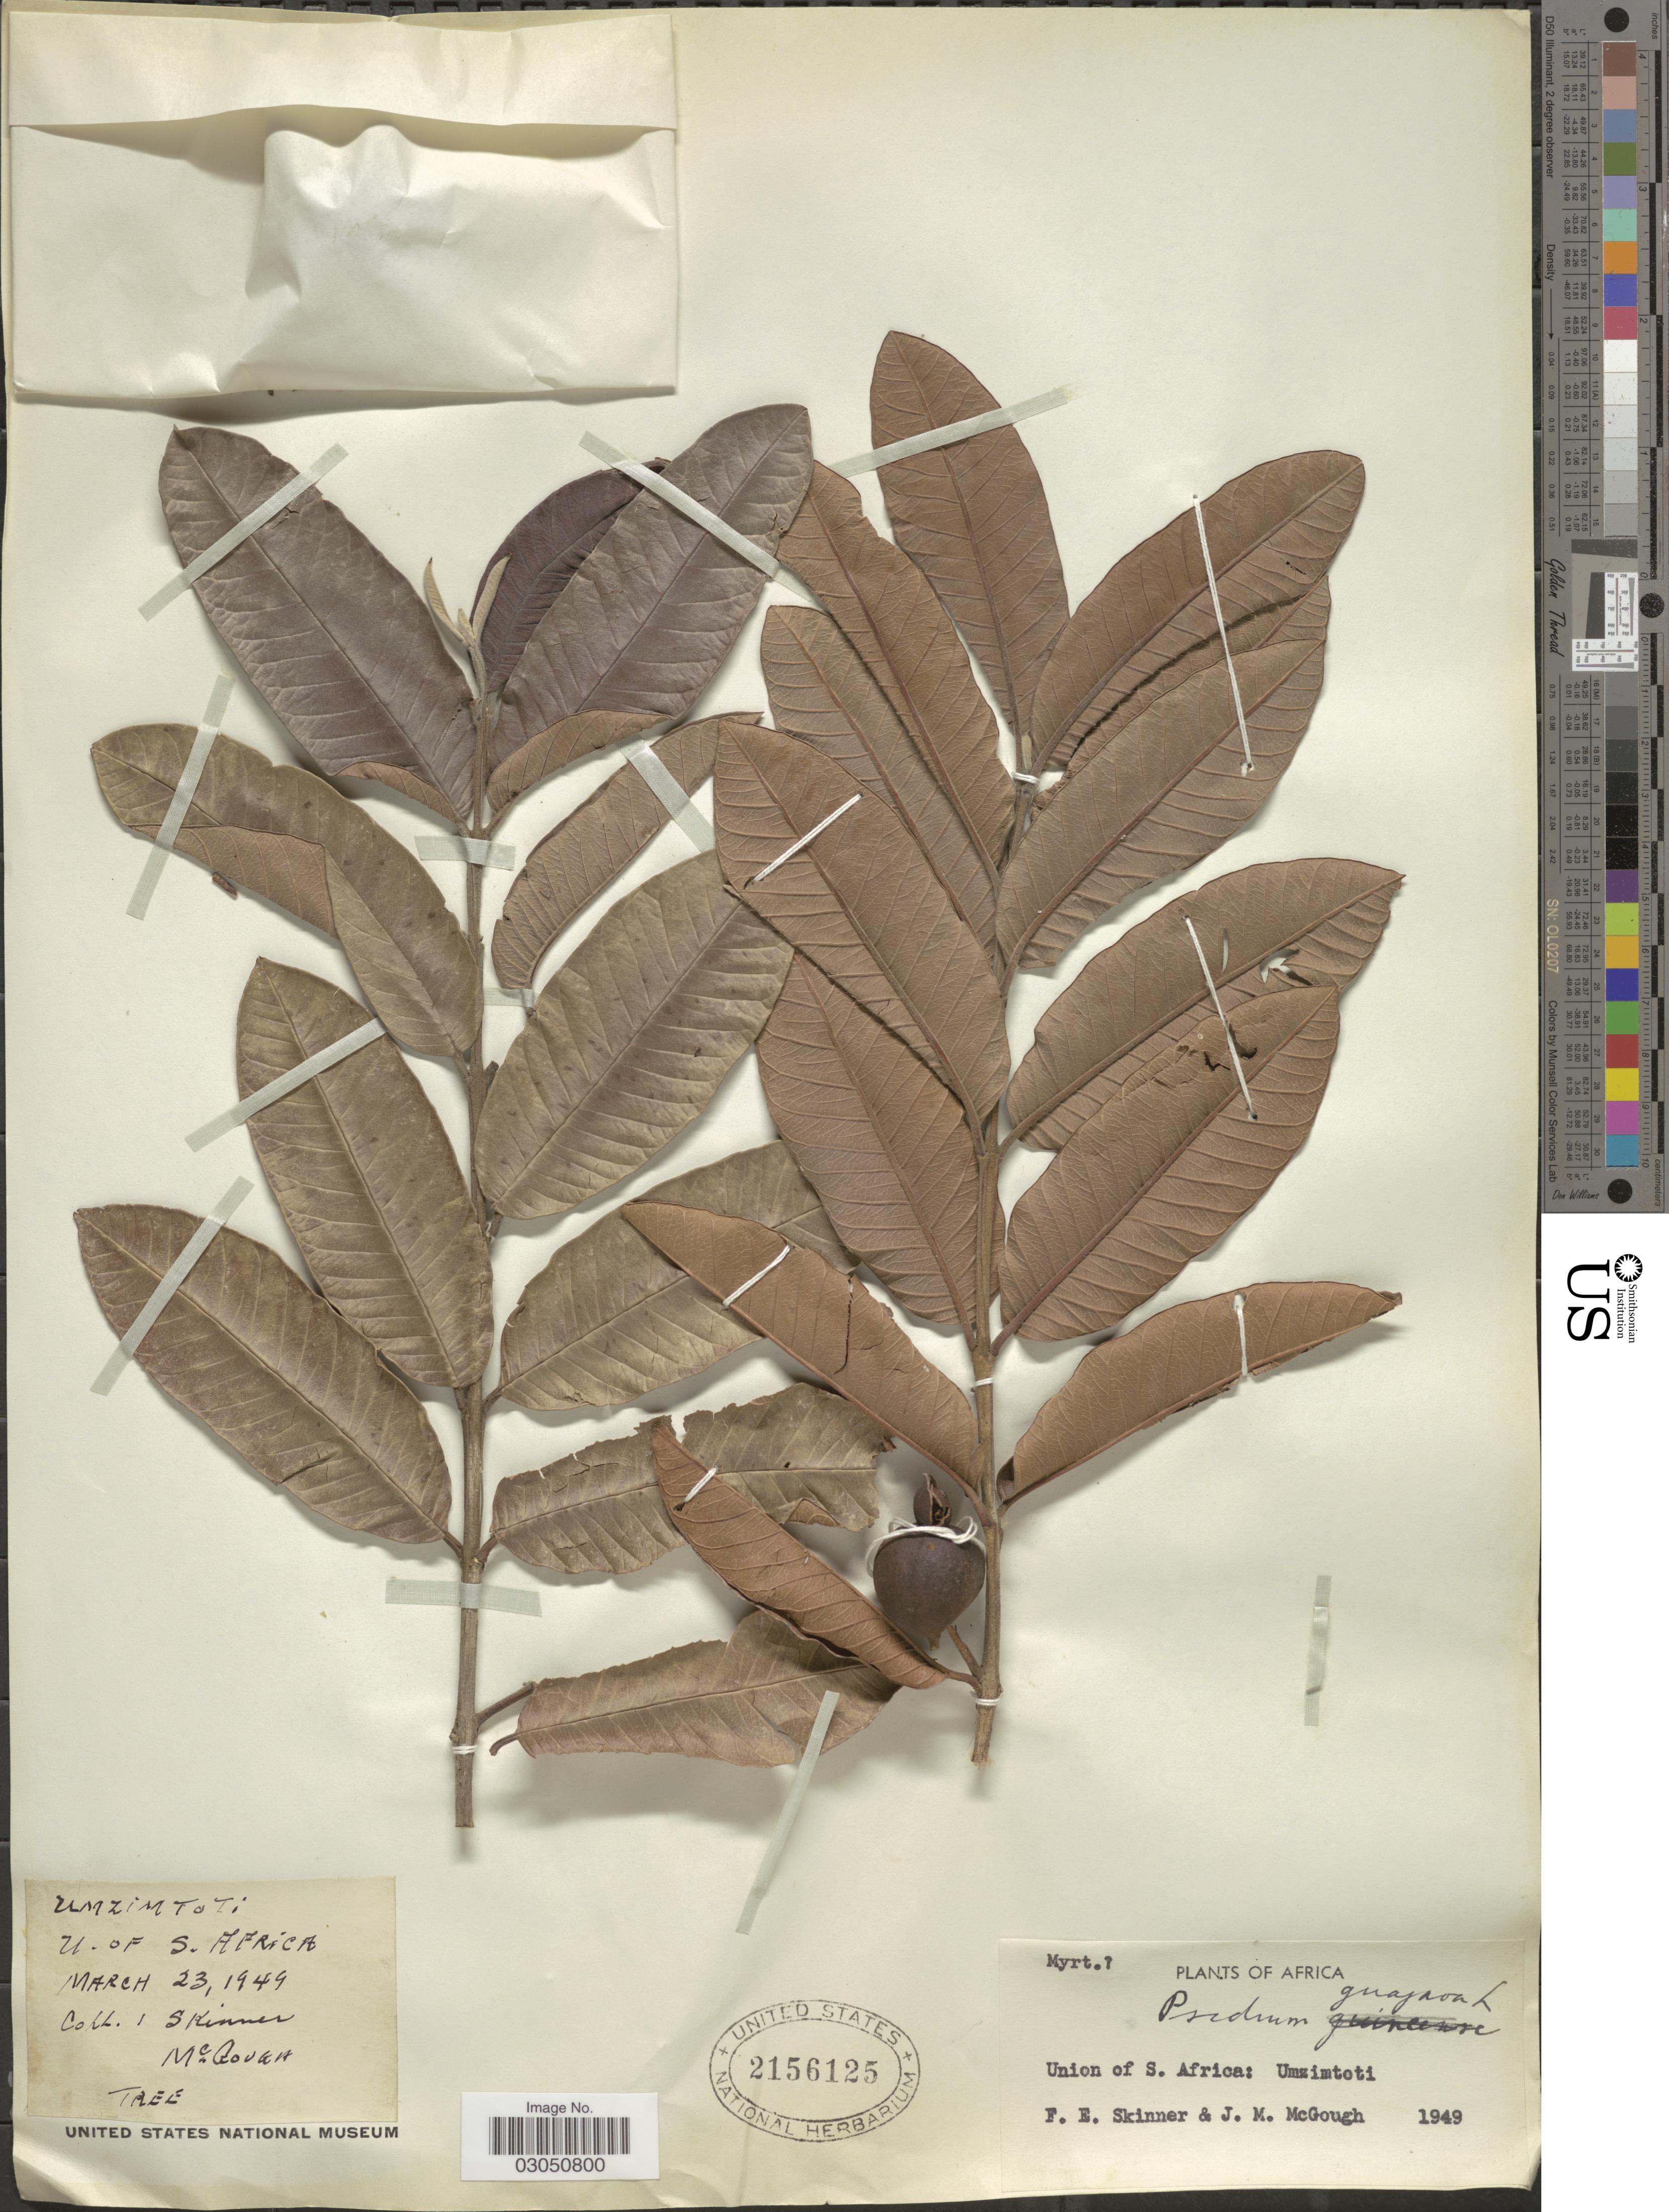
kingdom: Plantae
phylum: Tracheophyta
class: Magnoliopsida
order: Myrtales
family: Myrtaceae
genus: Psidium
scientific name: Psidium guajava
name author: L.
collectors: F. Skinner & J. Mcgough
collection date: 1949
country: South Africa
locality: Union of S. Africa: Umzimtoti.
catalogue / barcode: US 2156125